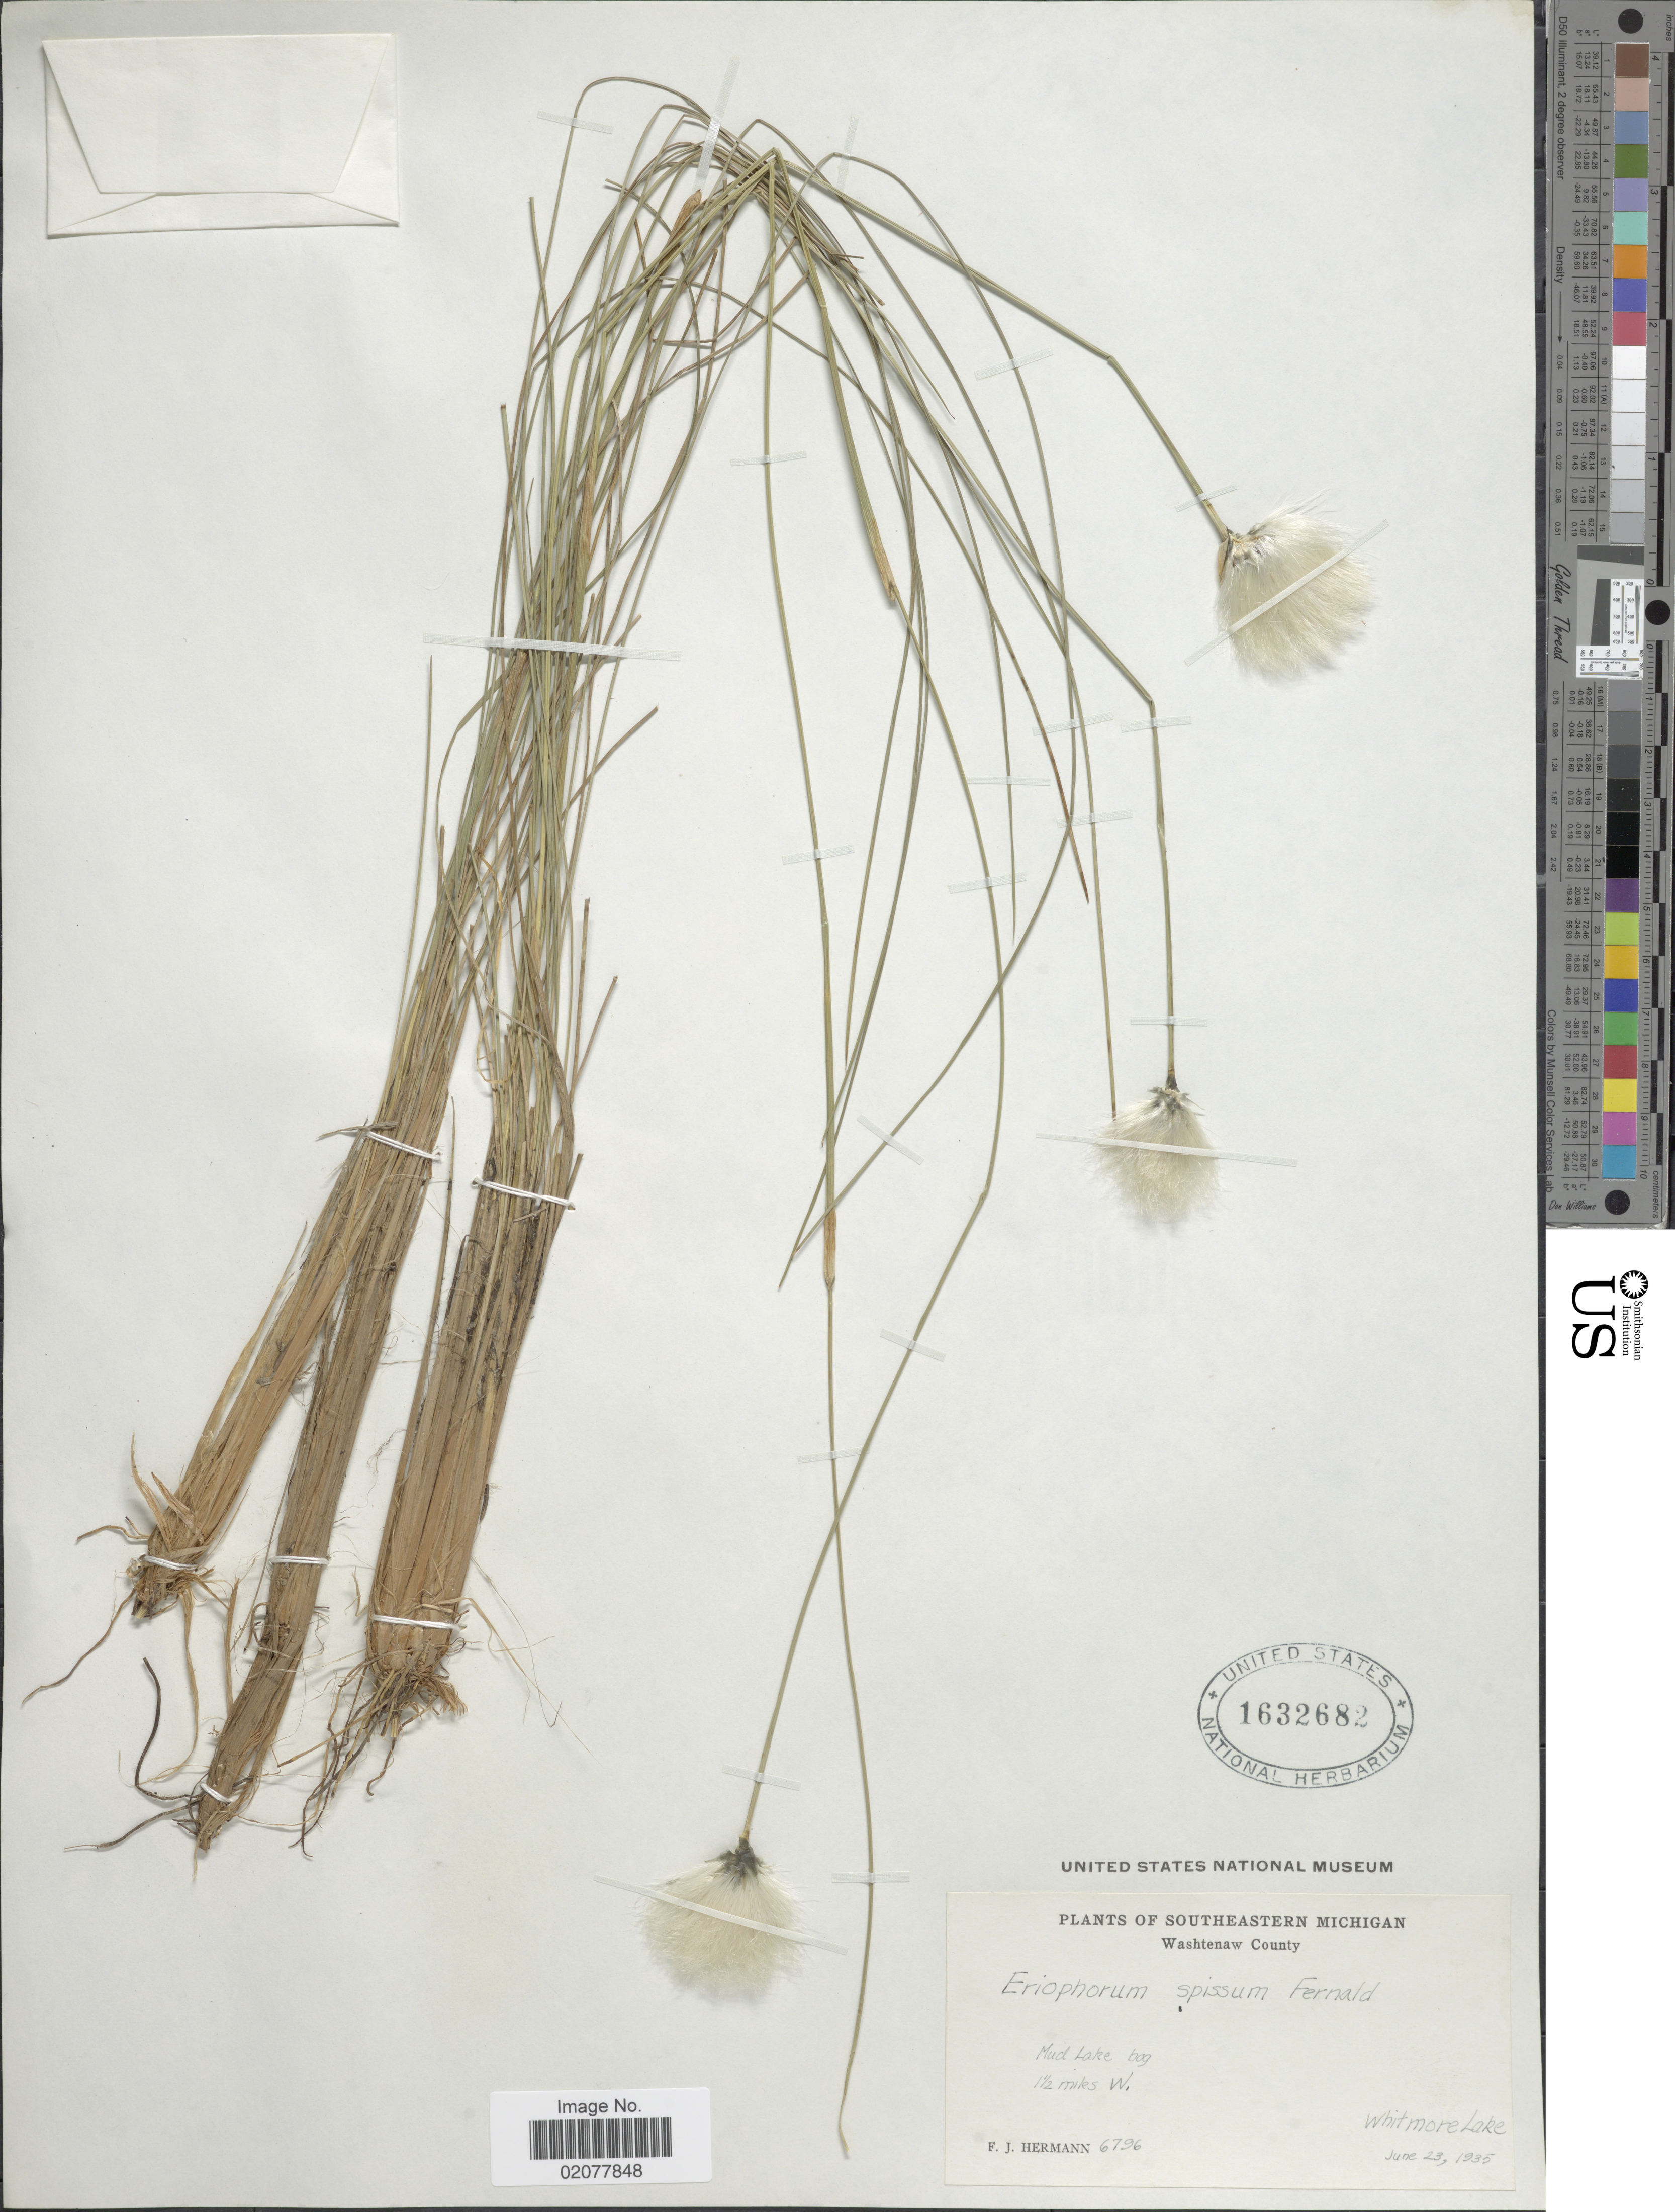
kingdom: Plantae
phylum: Tracheophyta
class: Liliopsida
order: Poales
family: Cyperaceae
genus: Eriophorum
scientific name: Eriophorum spissum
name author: Fernald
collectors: F. J. Hermann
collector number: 6796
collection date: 1935-06-23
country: United States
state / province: Michigan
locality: Southeastern Michigan. Washtenaw County. Mud Lake bog. 1½ miles W. Whitmore Lake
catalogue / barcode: US 1632682